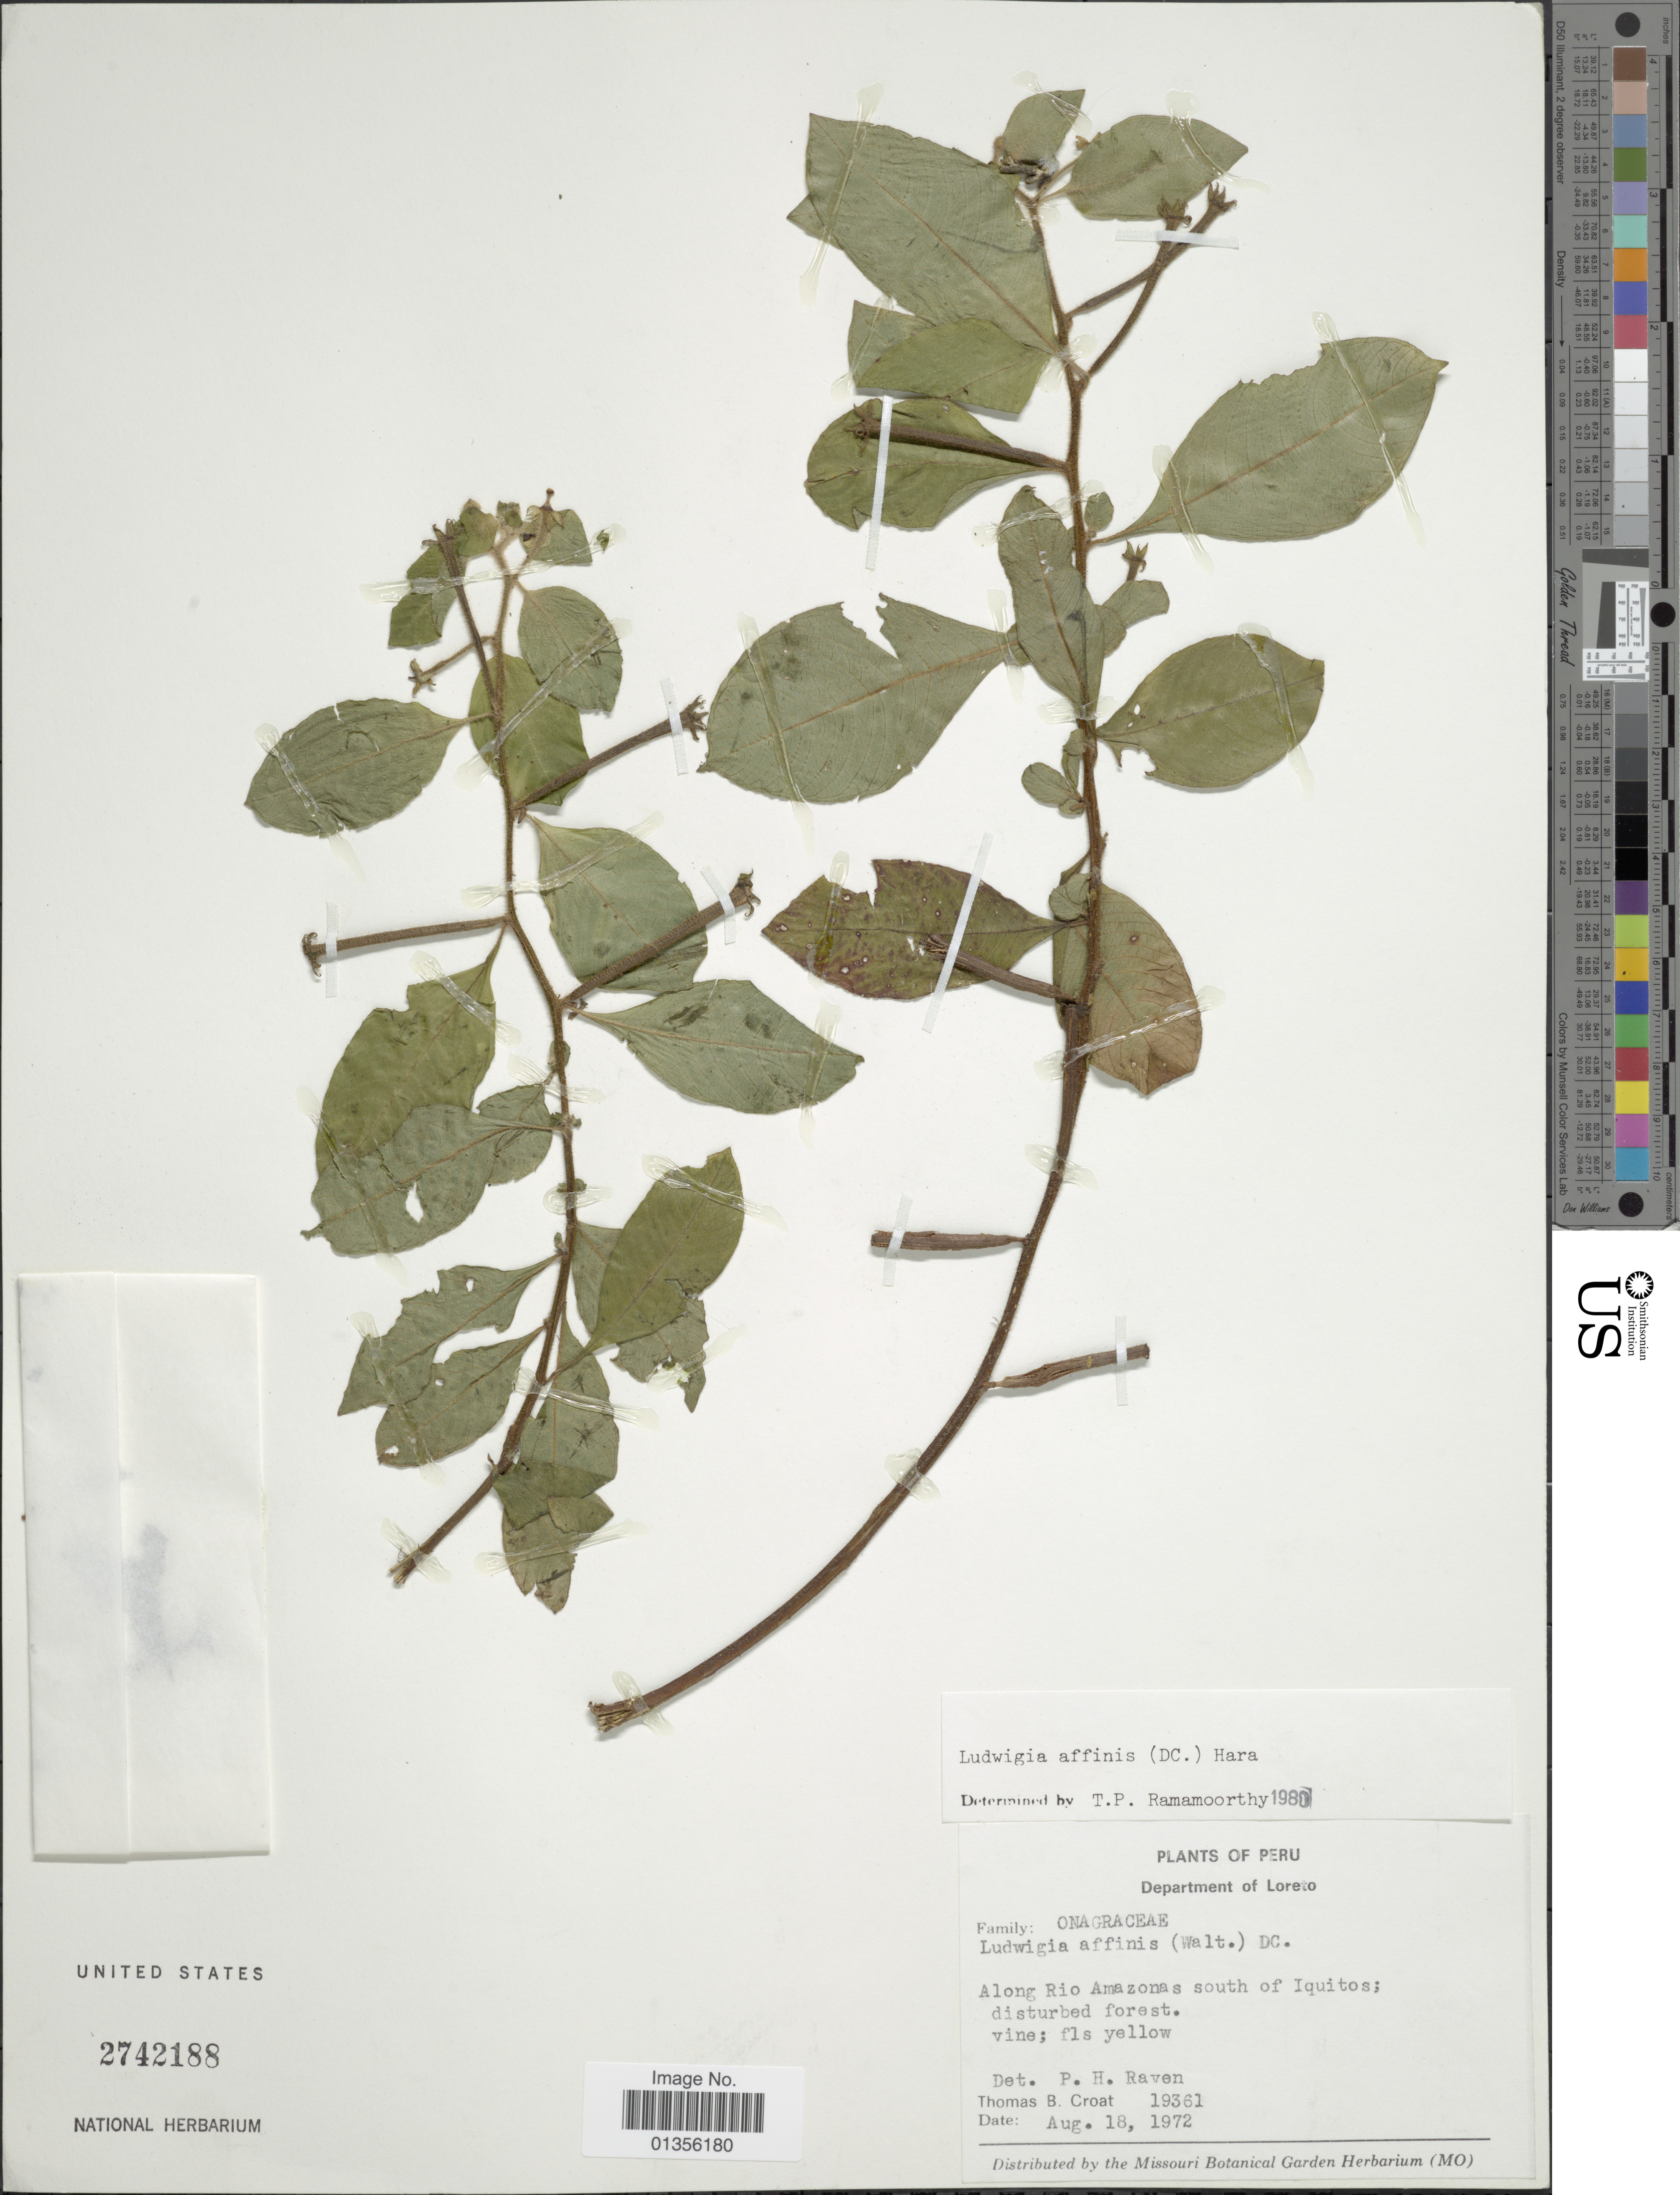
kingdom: Plantae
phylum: Tracheophyta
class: Magnoliopsida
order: Myrtales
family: Onagraceae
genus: Ludwigia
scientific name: Ludwigia affinis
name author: (DC.) H. Hara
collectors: T. B. Croat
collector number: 19361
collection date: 1972-08-18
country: Peru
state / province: Loreto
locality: Along Rio Amazonas south of Iquitos.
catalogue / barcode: US 2742188